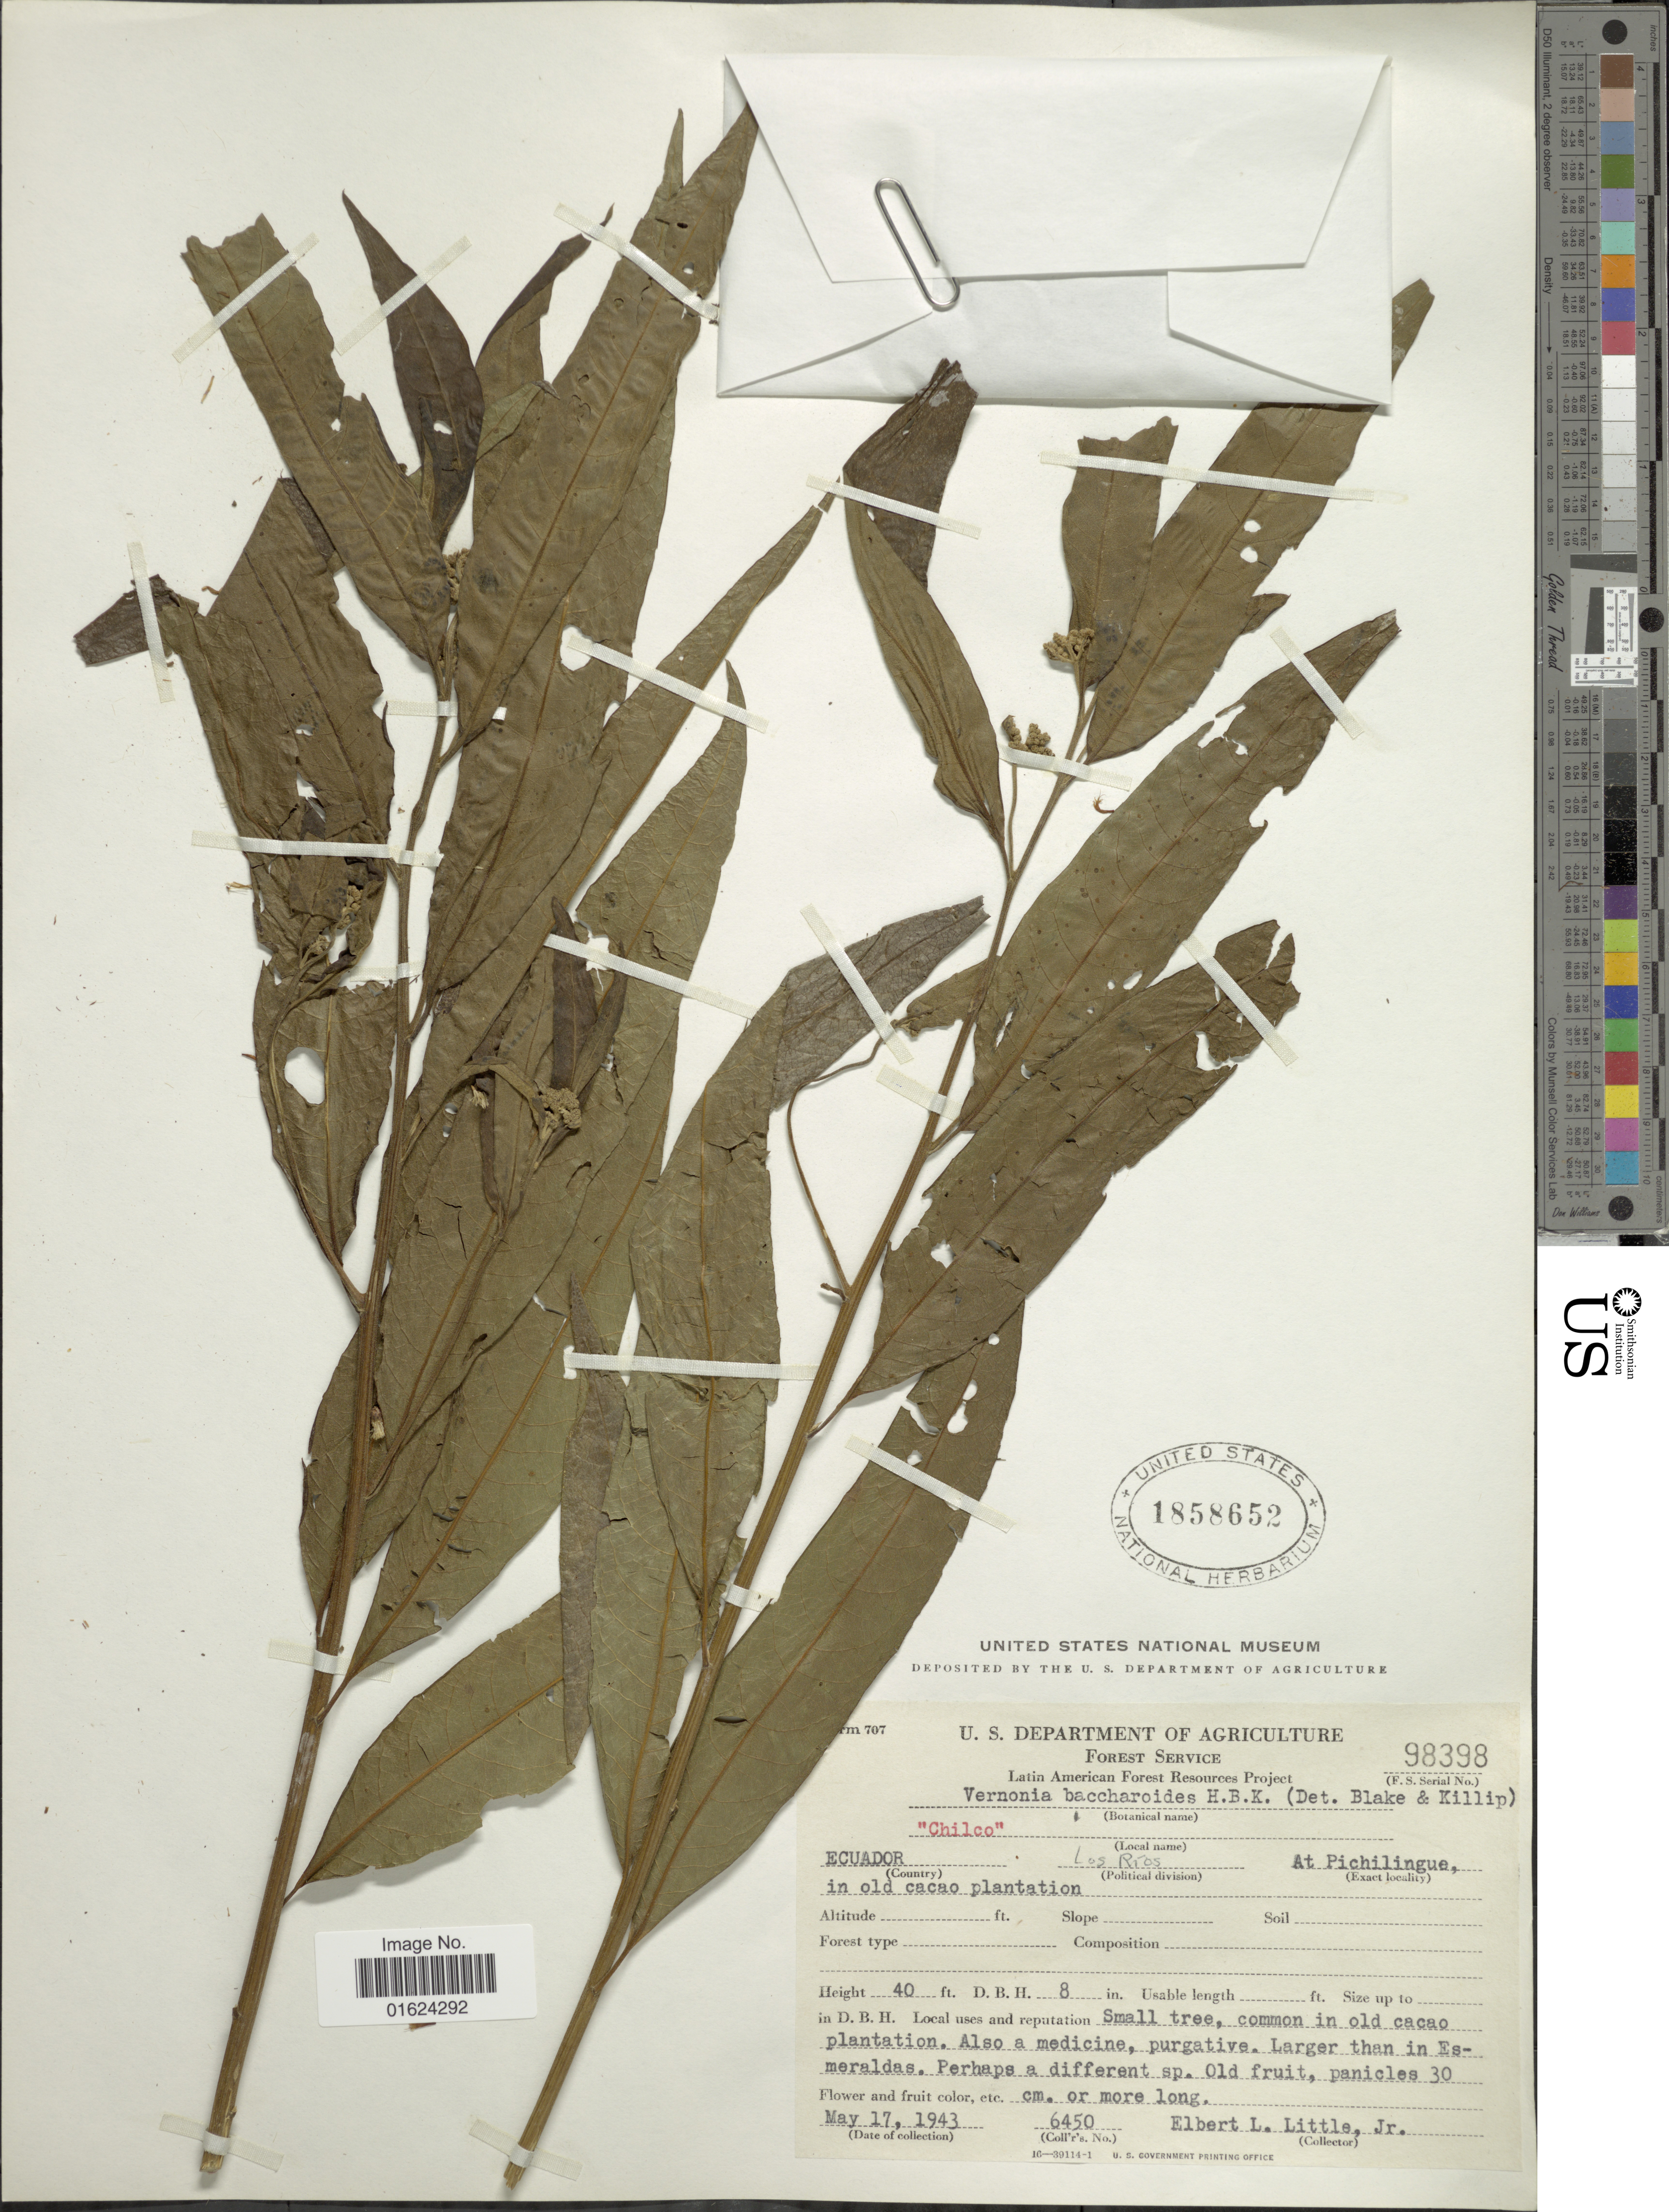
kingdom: Plantae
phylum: Tracheophyta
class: Magnoliopsida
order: Asterales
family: Asteraceae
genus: Vernonanthura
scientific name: Vernonanthura patens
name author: (Kunth) H. Rob.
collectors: E. L. Little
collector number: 6450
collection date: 1943-05-17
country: Ecuador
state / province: Los Ríos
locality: Ecuador, Los Rios. At Pichilingue.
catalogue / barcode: US 1858652